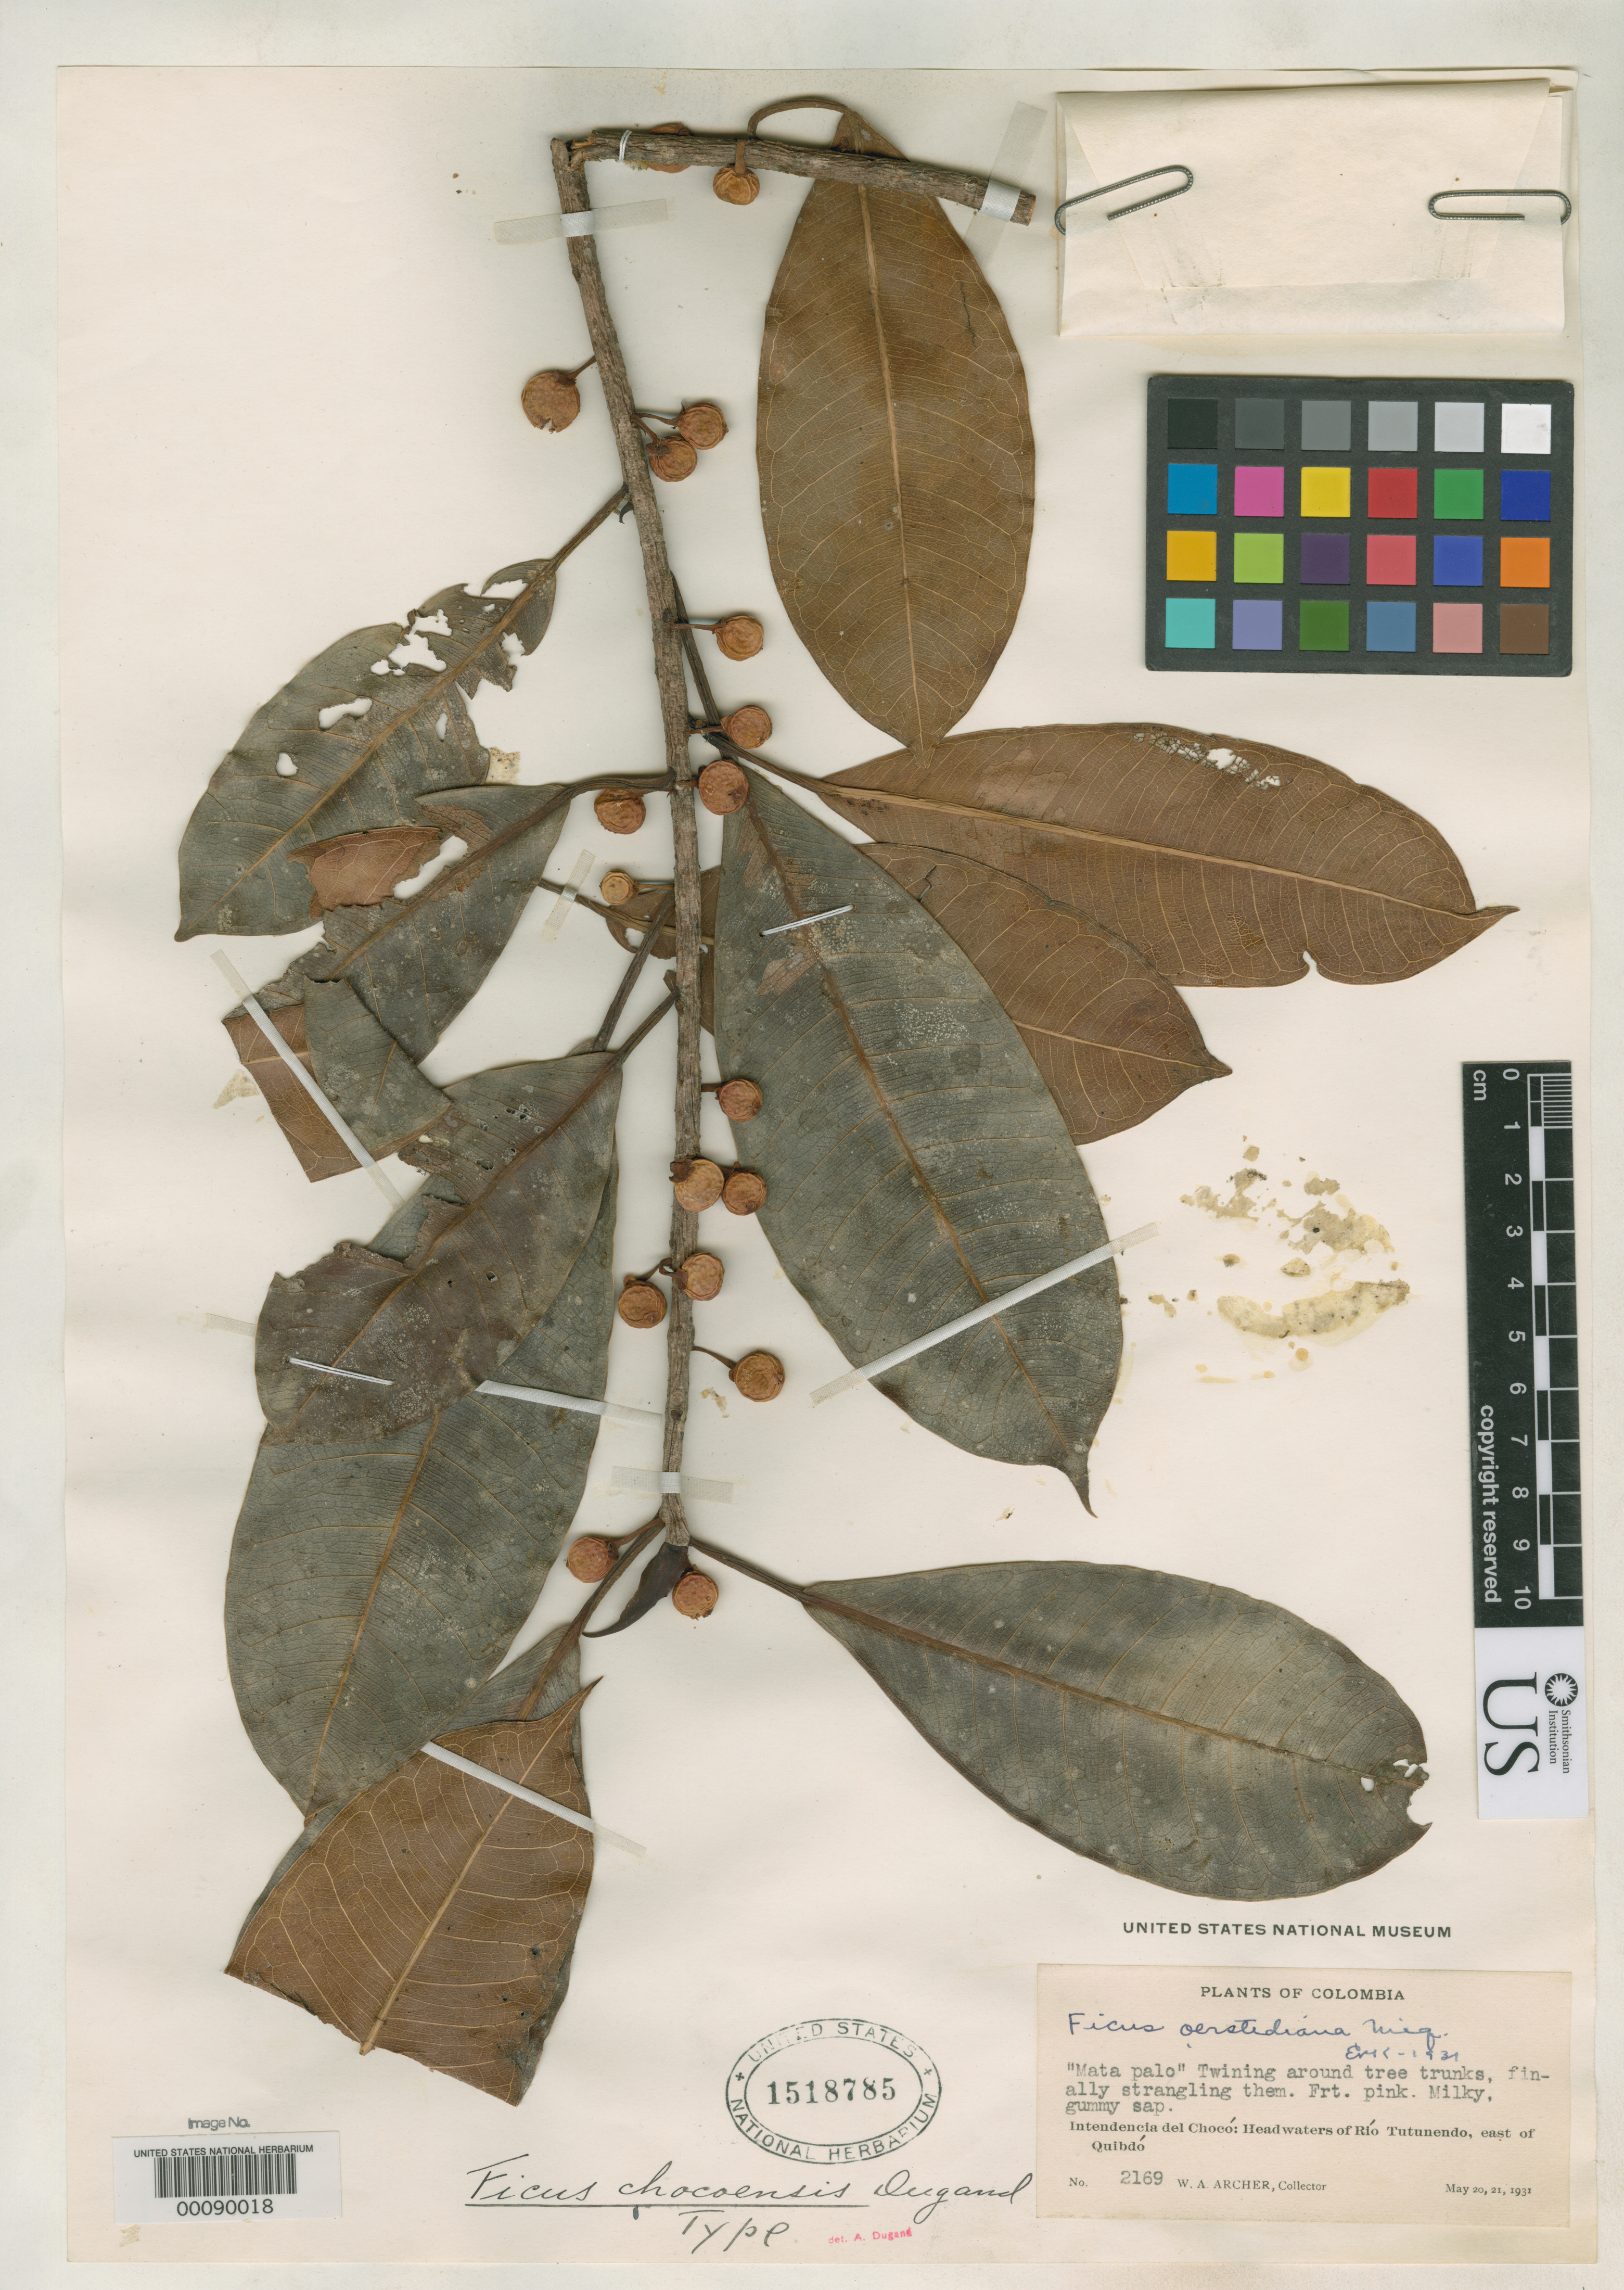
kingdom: Plantae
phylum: Tracheophyta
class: Magnoliopsida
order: Rosales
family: Moraceae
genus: Ficus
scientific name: Ficus chocoensis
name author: Dugand G.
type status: Holotype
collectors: W. A. Archer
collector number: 2169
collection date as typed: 20 May 1931 or 21 May 1931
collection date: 1931-05-20 or 1931-05-21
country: Colombia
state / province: Chocó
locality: Headwaters of Rio TutUnendo, E of Quibdo.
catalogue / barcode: US 1518785